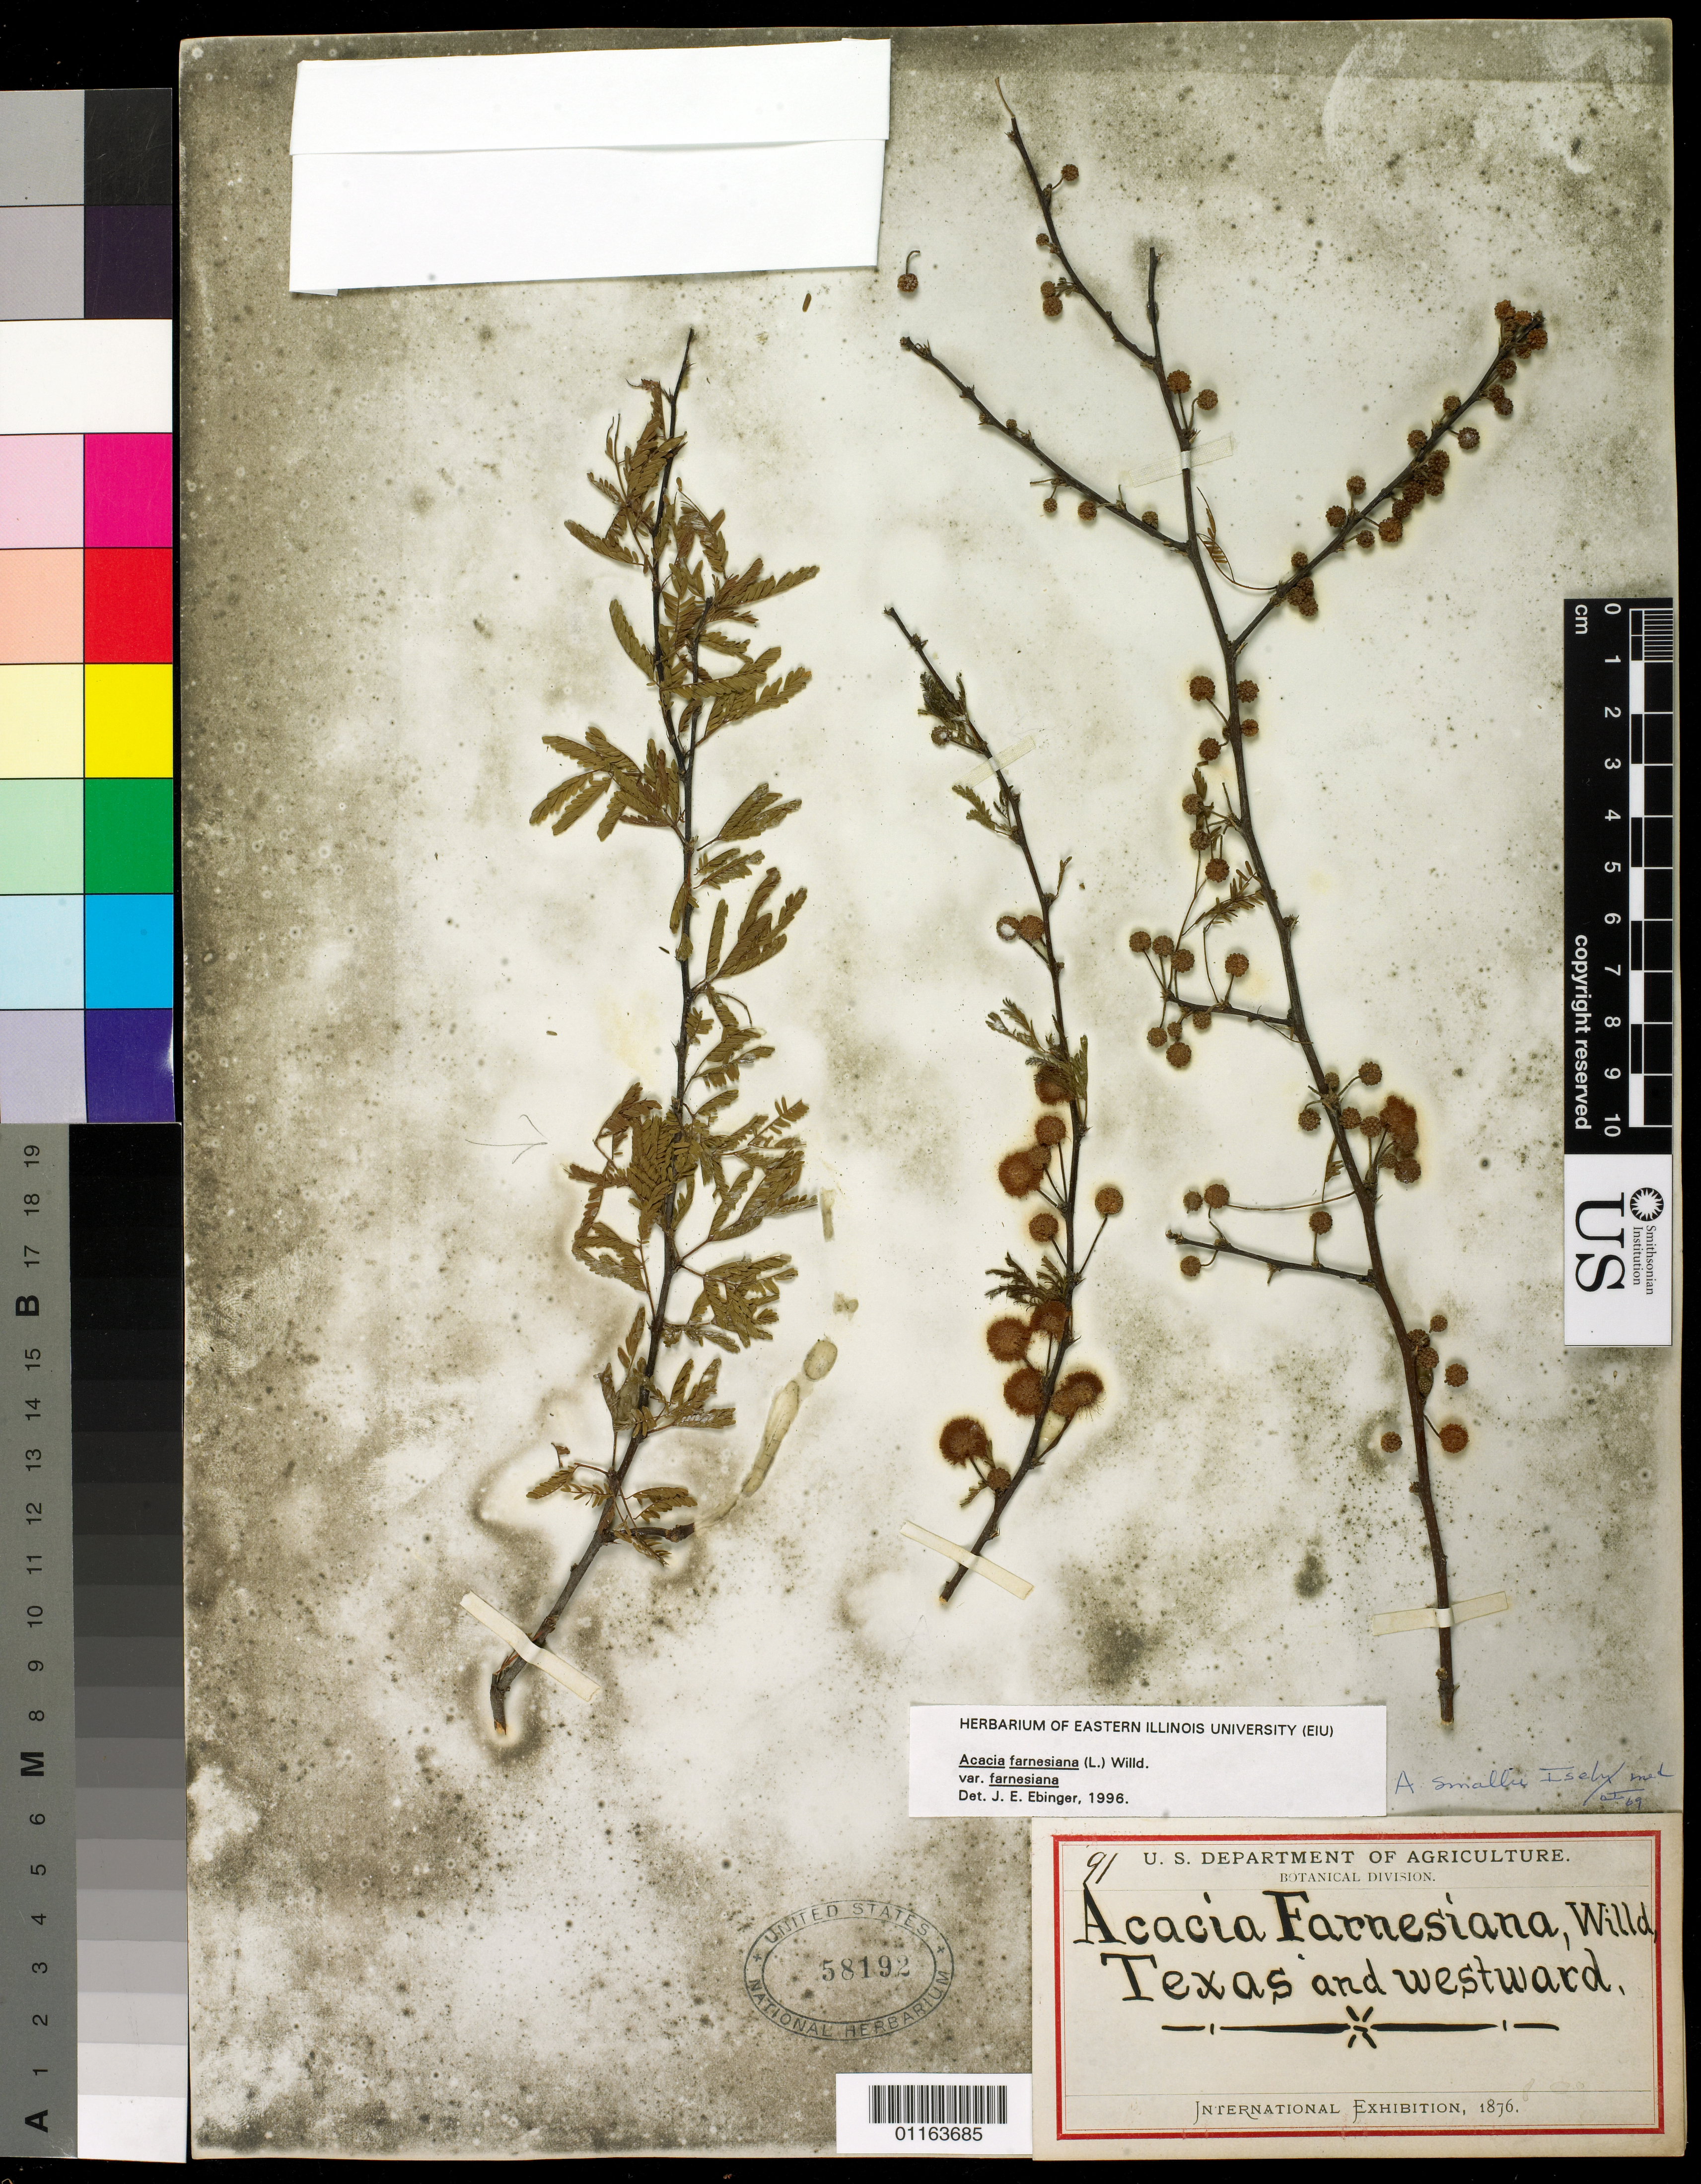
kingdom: Plantae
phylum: Tracheophyta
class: Magnoliopsida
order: Fabales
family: Fabaceae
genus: Vachellia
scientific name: Vachellia farnesiana var. farnesiana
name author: (L.) Wight & Arn.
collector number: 91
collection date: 1876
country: United States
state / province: Texas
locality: Texas and westaward.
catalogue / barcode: US 58192